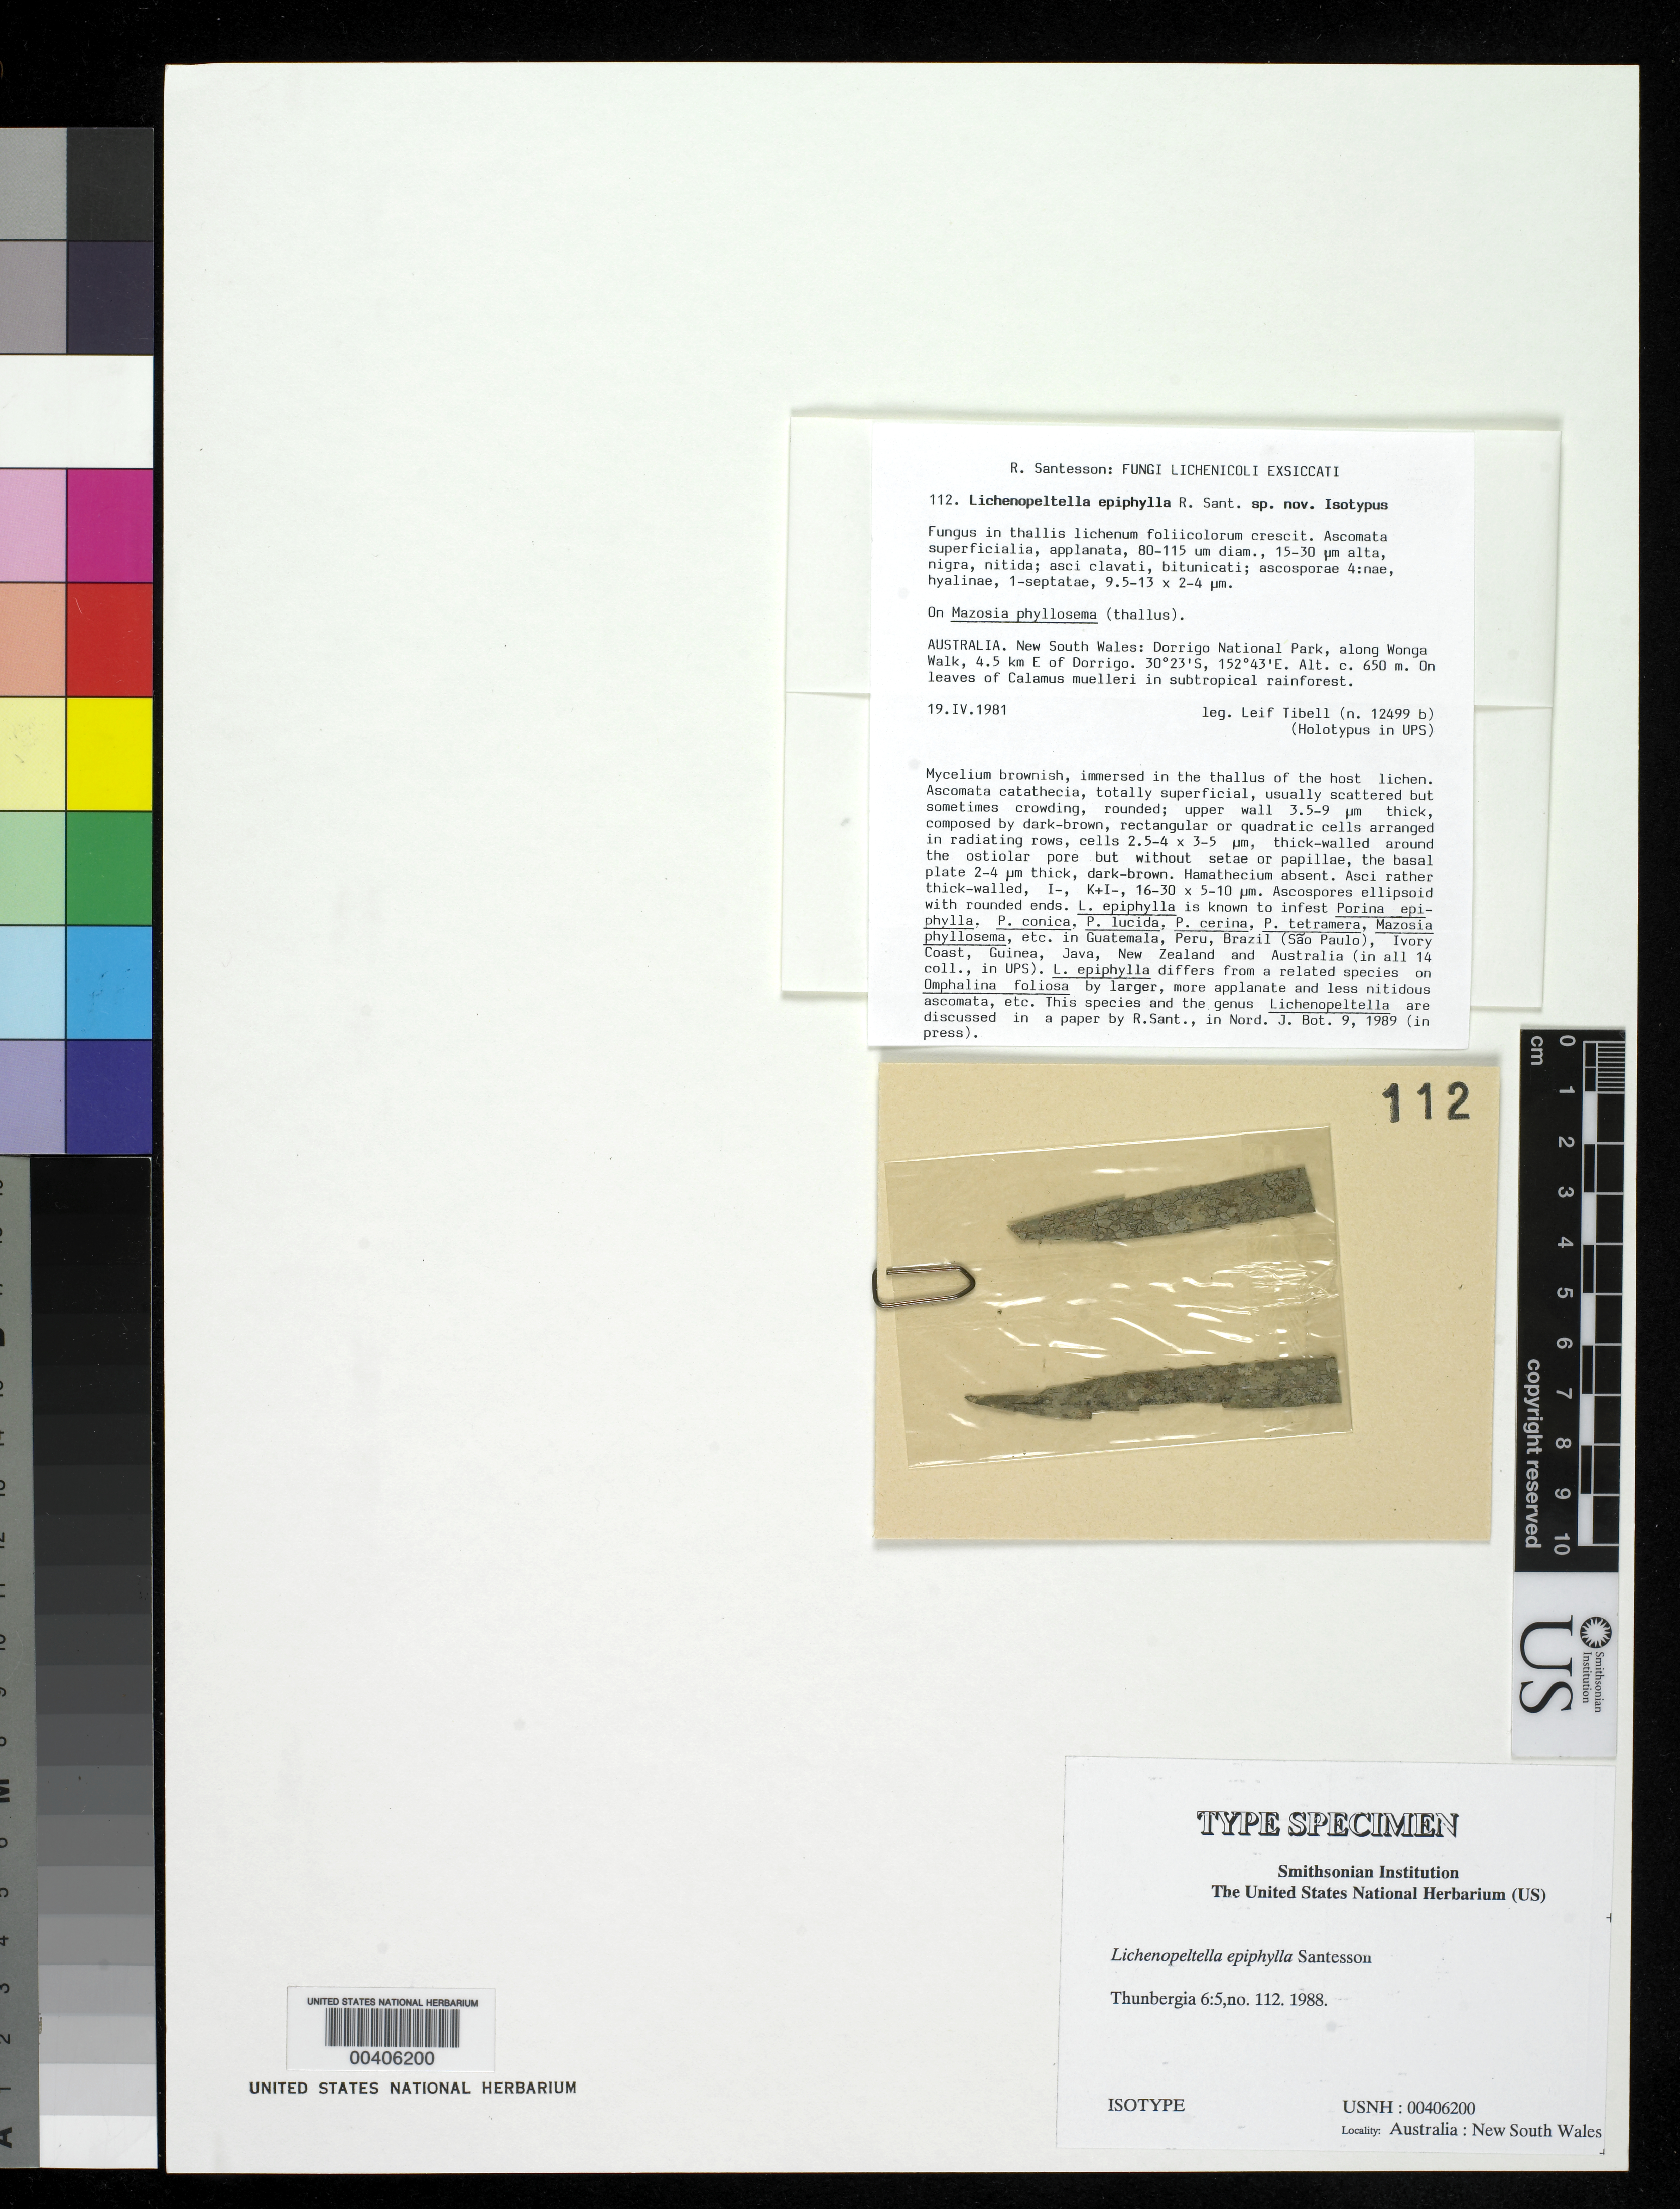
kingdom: Fungi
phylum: Ascomycota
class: Dothideomycetes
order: Microthyriales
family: Microthyriaceae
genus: Lichenopeltella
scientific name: Lichenopeltella epiphylla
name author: R. Sant.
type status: Isotype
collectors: L. Tibell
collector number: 12499 B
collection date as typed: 19 Apr 1981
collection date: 1981-04-19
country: Australia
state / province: New South Wales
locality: Dorrigo National Park, along Wonga Walk, 4.5 km E of Dorrigo.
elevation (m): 650